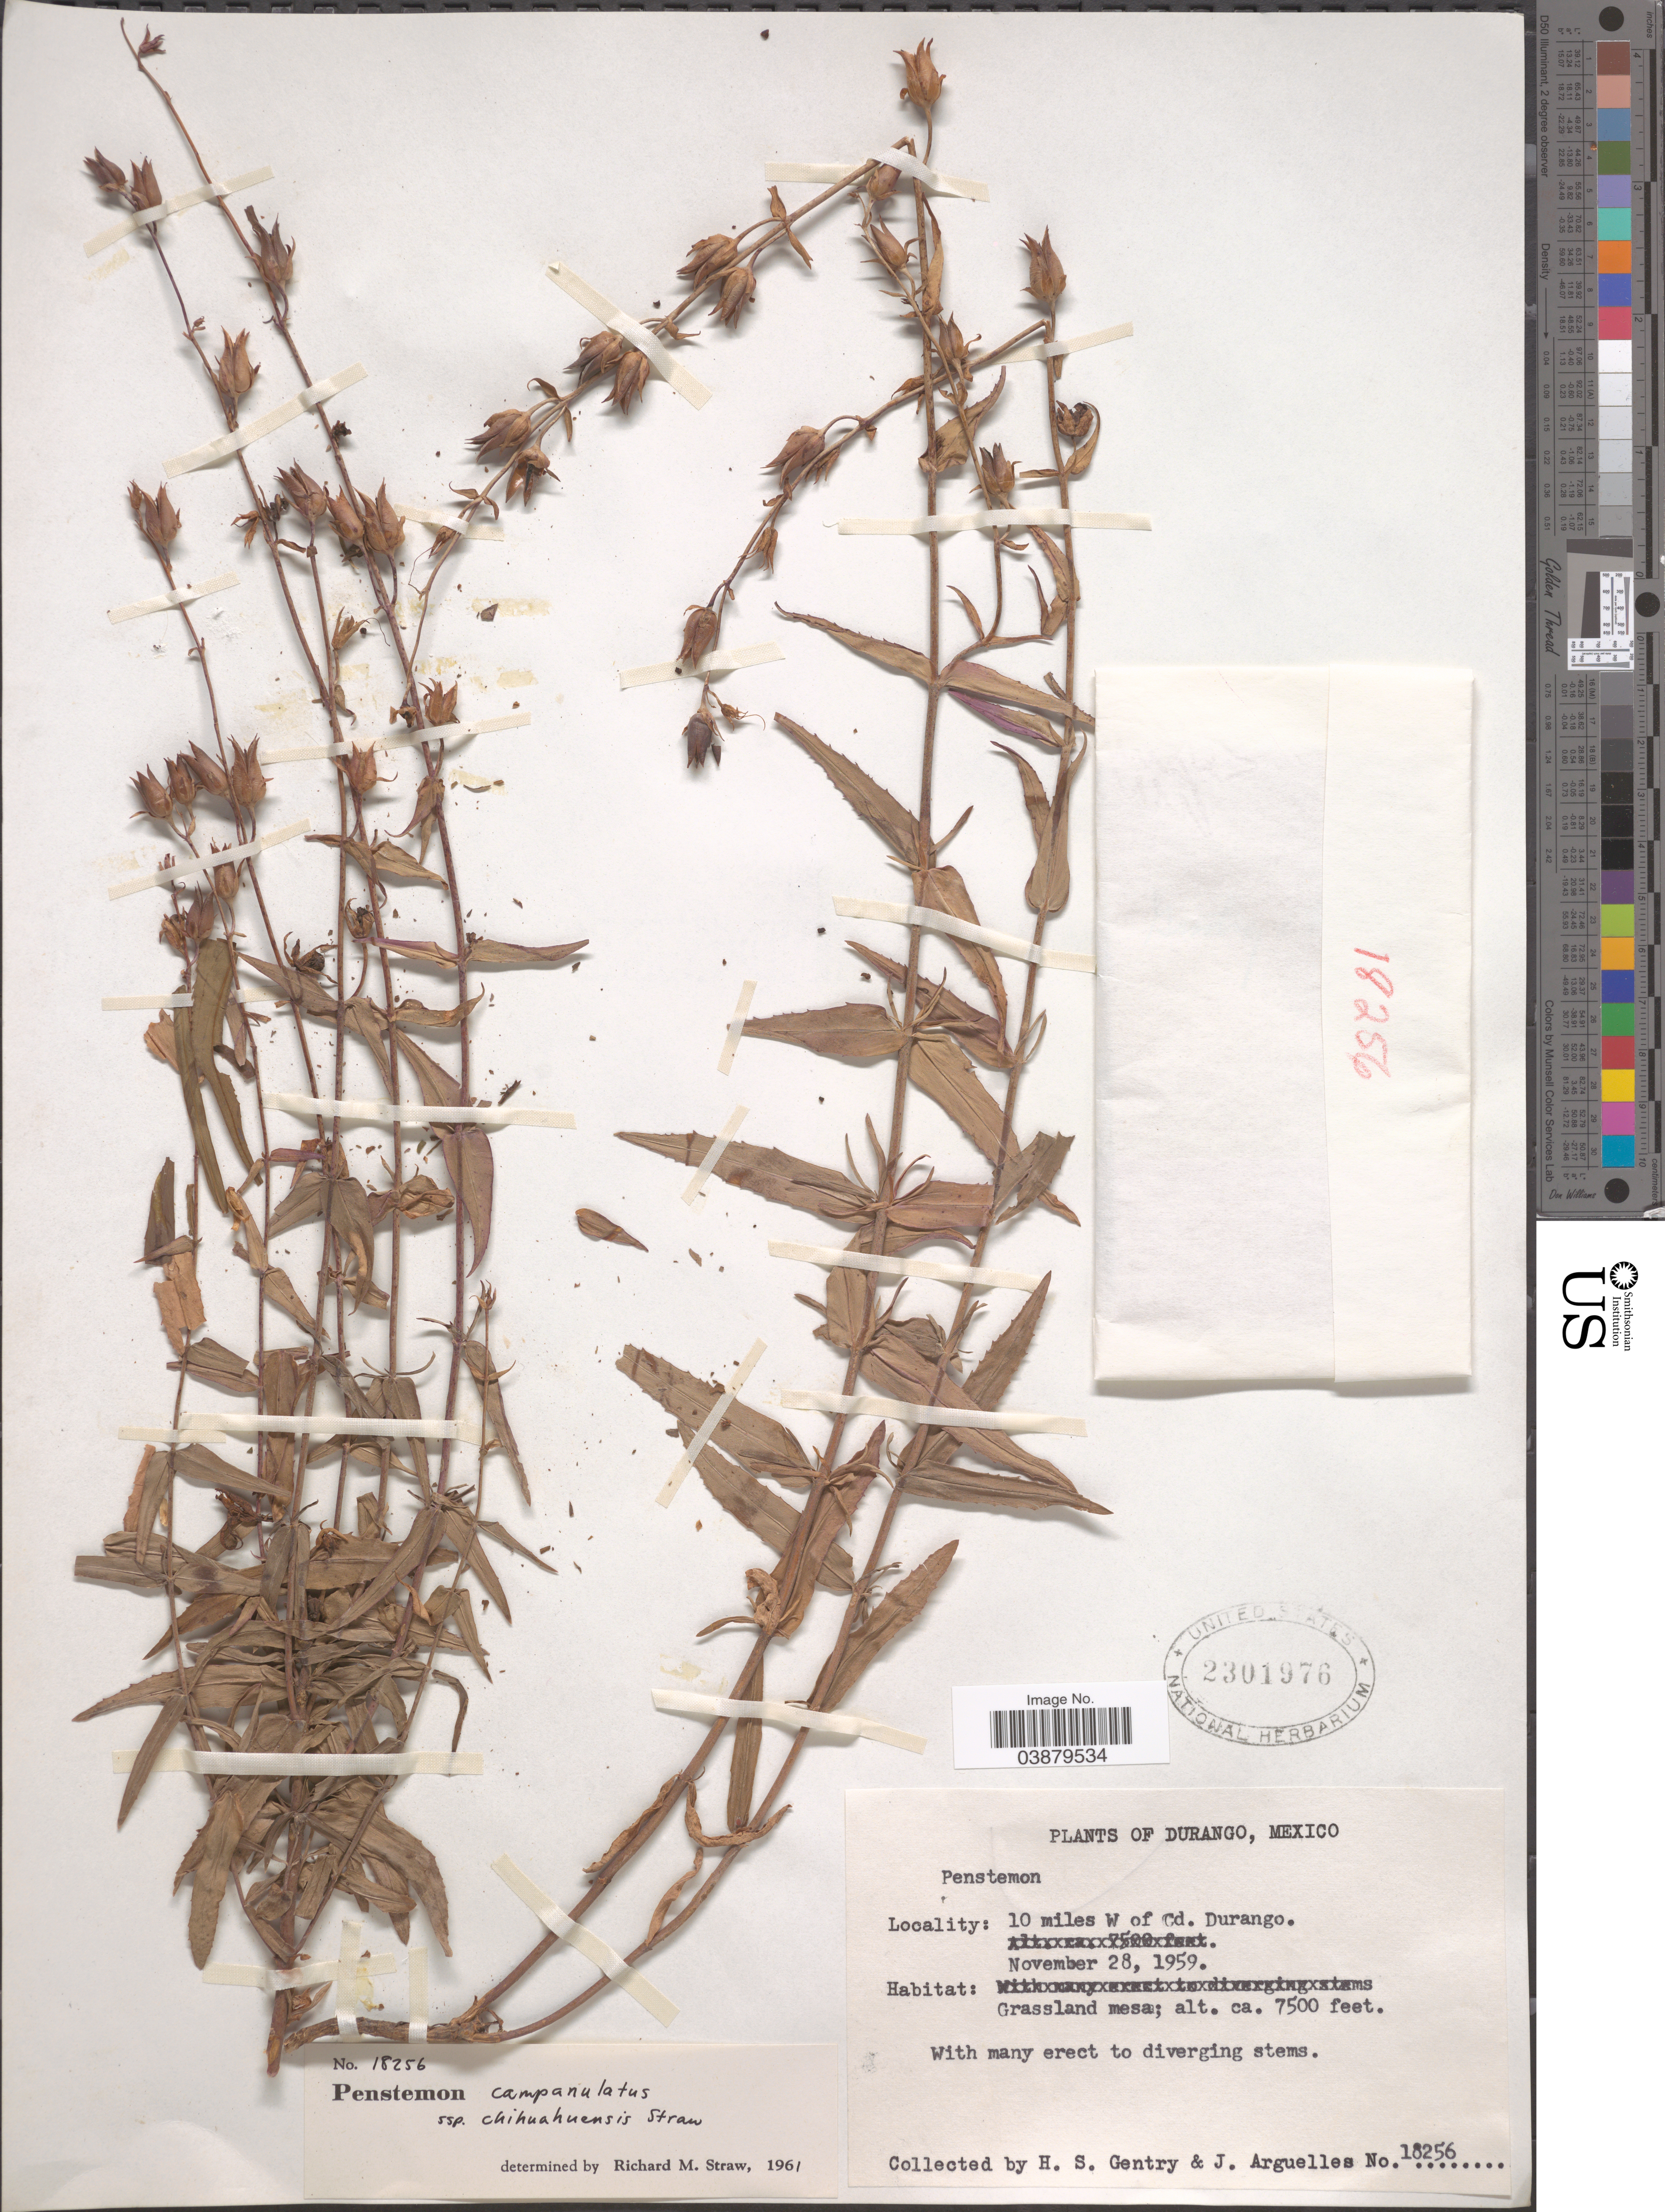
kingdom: Plantae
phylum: Tracheophyta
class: Magnoliopsida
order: Lamiales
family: Plantaginaceae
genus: Penstemon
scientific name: Penstemon campanulatus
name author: (Cav.) Willd.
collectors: H. S. Gentry & J. Arguelles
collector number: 18256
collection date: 1959-11-28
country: Mexico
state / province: Durango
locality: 10 miles W of Cd. Durango.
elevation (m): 2286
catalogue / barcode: US 2301976